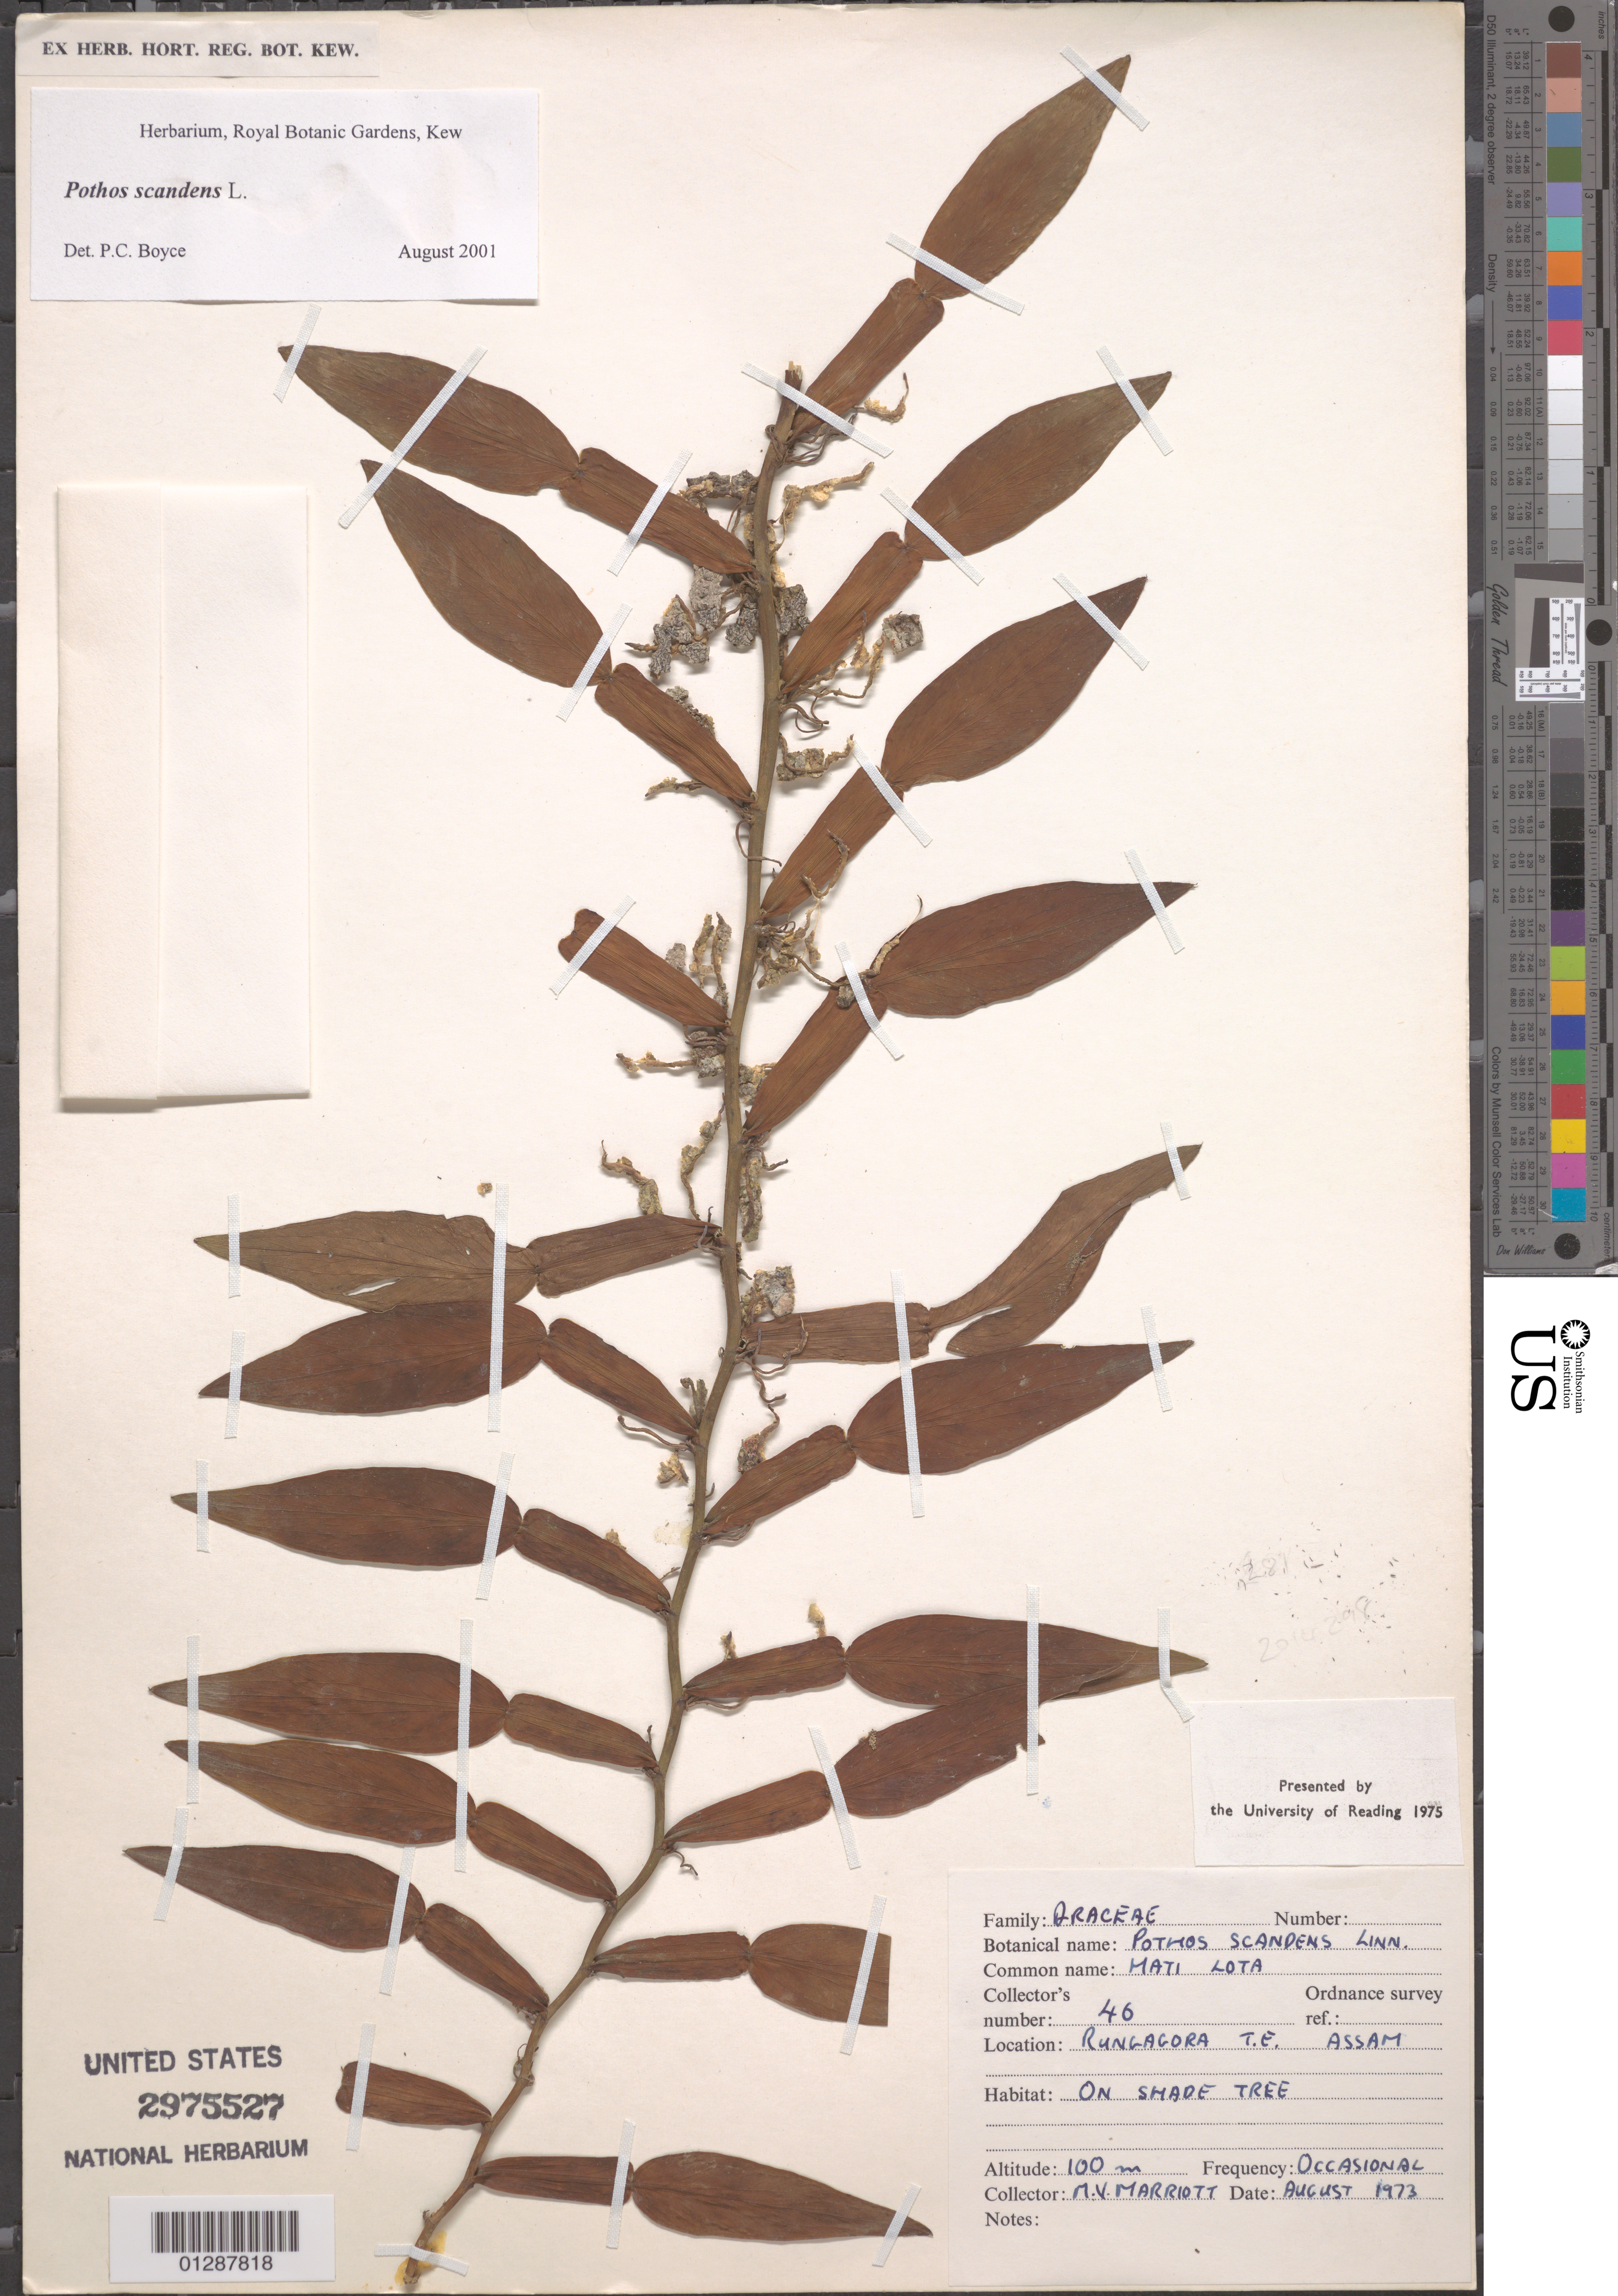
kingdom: Plantae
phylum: Tracheophyta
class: Liliopsida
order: Alismatales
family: Araceae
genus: Pothos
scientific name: Pothos scandens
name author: L.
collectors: M. Marriott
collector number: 46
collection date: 1973-08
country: India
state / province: Assam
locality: Rungagora T.E.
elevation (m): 100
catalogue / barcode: US 2975527